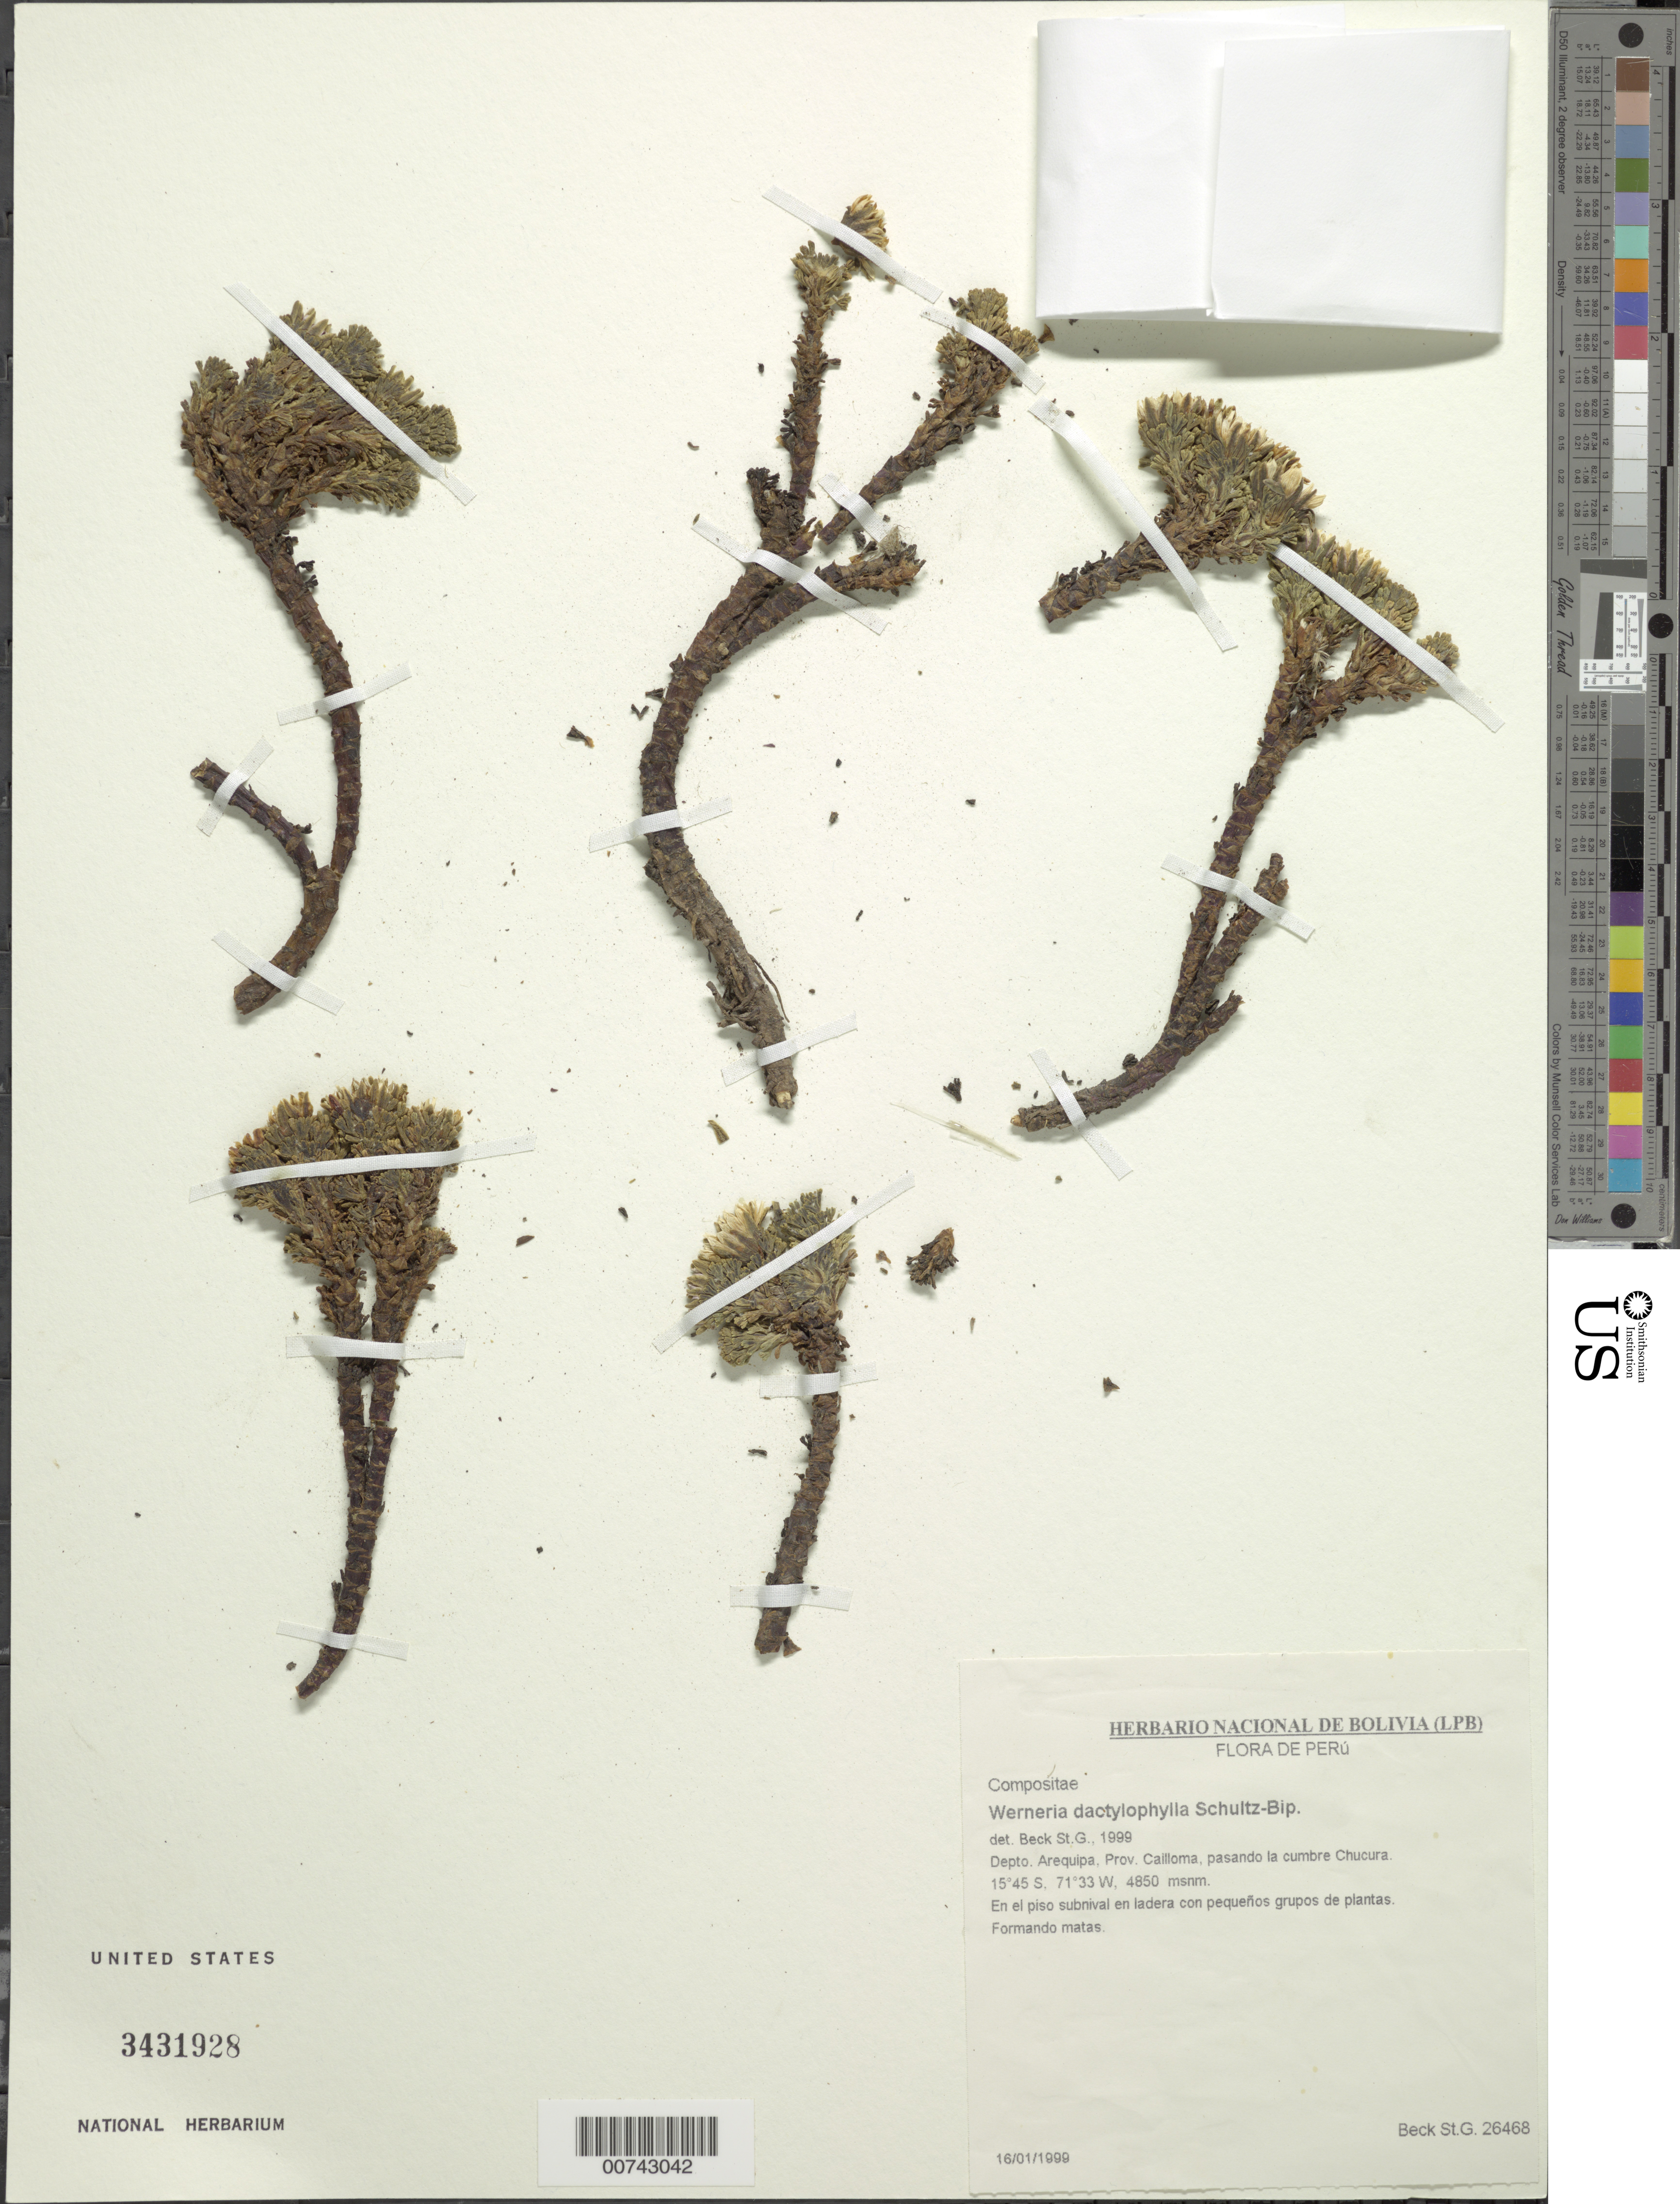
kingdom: Plantae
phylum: Tracheophyta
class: Magnoliopsida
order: Asterales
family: Asteraceae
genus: Xenophyllum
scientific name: Xenophyllum dactylophyllum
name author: (Sch. Bip.) V.A. Funk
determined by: Funk, Vicki A., (BOT), Smithsonian Institution - National Museum of Natural History (UNITED STATES)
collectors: S. G. Beck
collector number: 26468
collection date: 1999-01-16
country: Bolivia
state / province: La Paz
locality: Chucura, pasando la cumbre. Arequipa. Cailloma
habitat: En el piso subnival en ladera con pequenos grupos de plantas.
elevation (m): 4850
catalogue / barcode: US 3431928